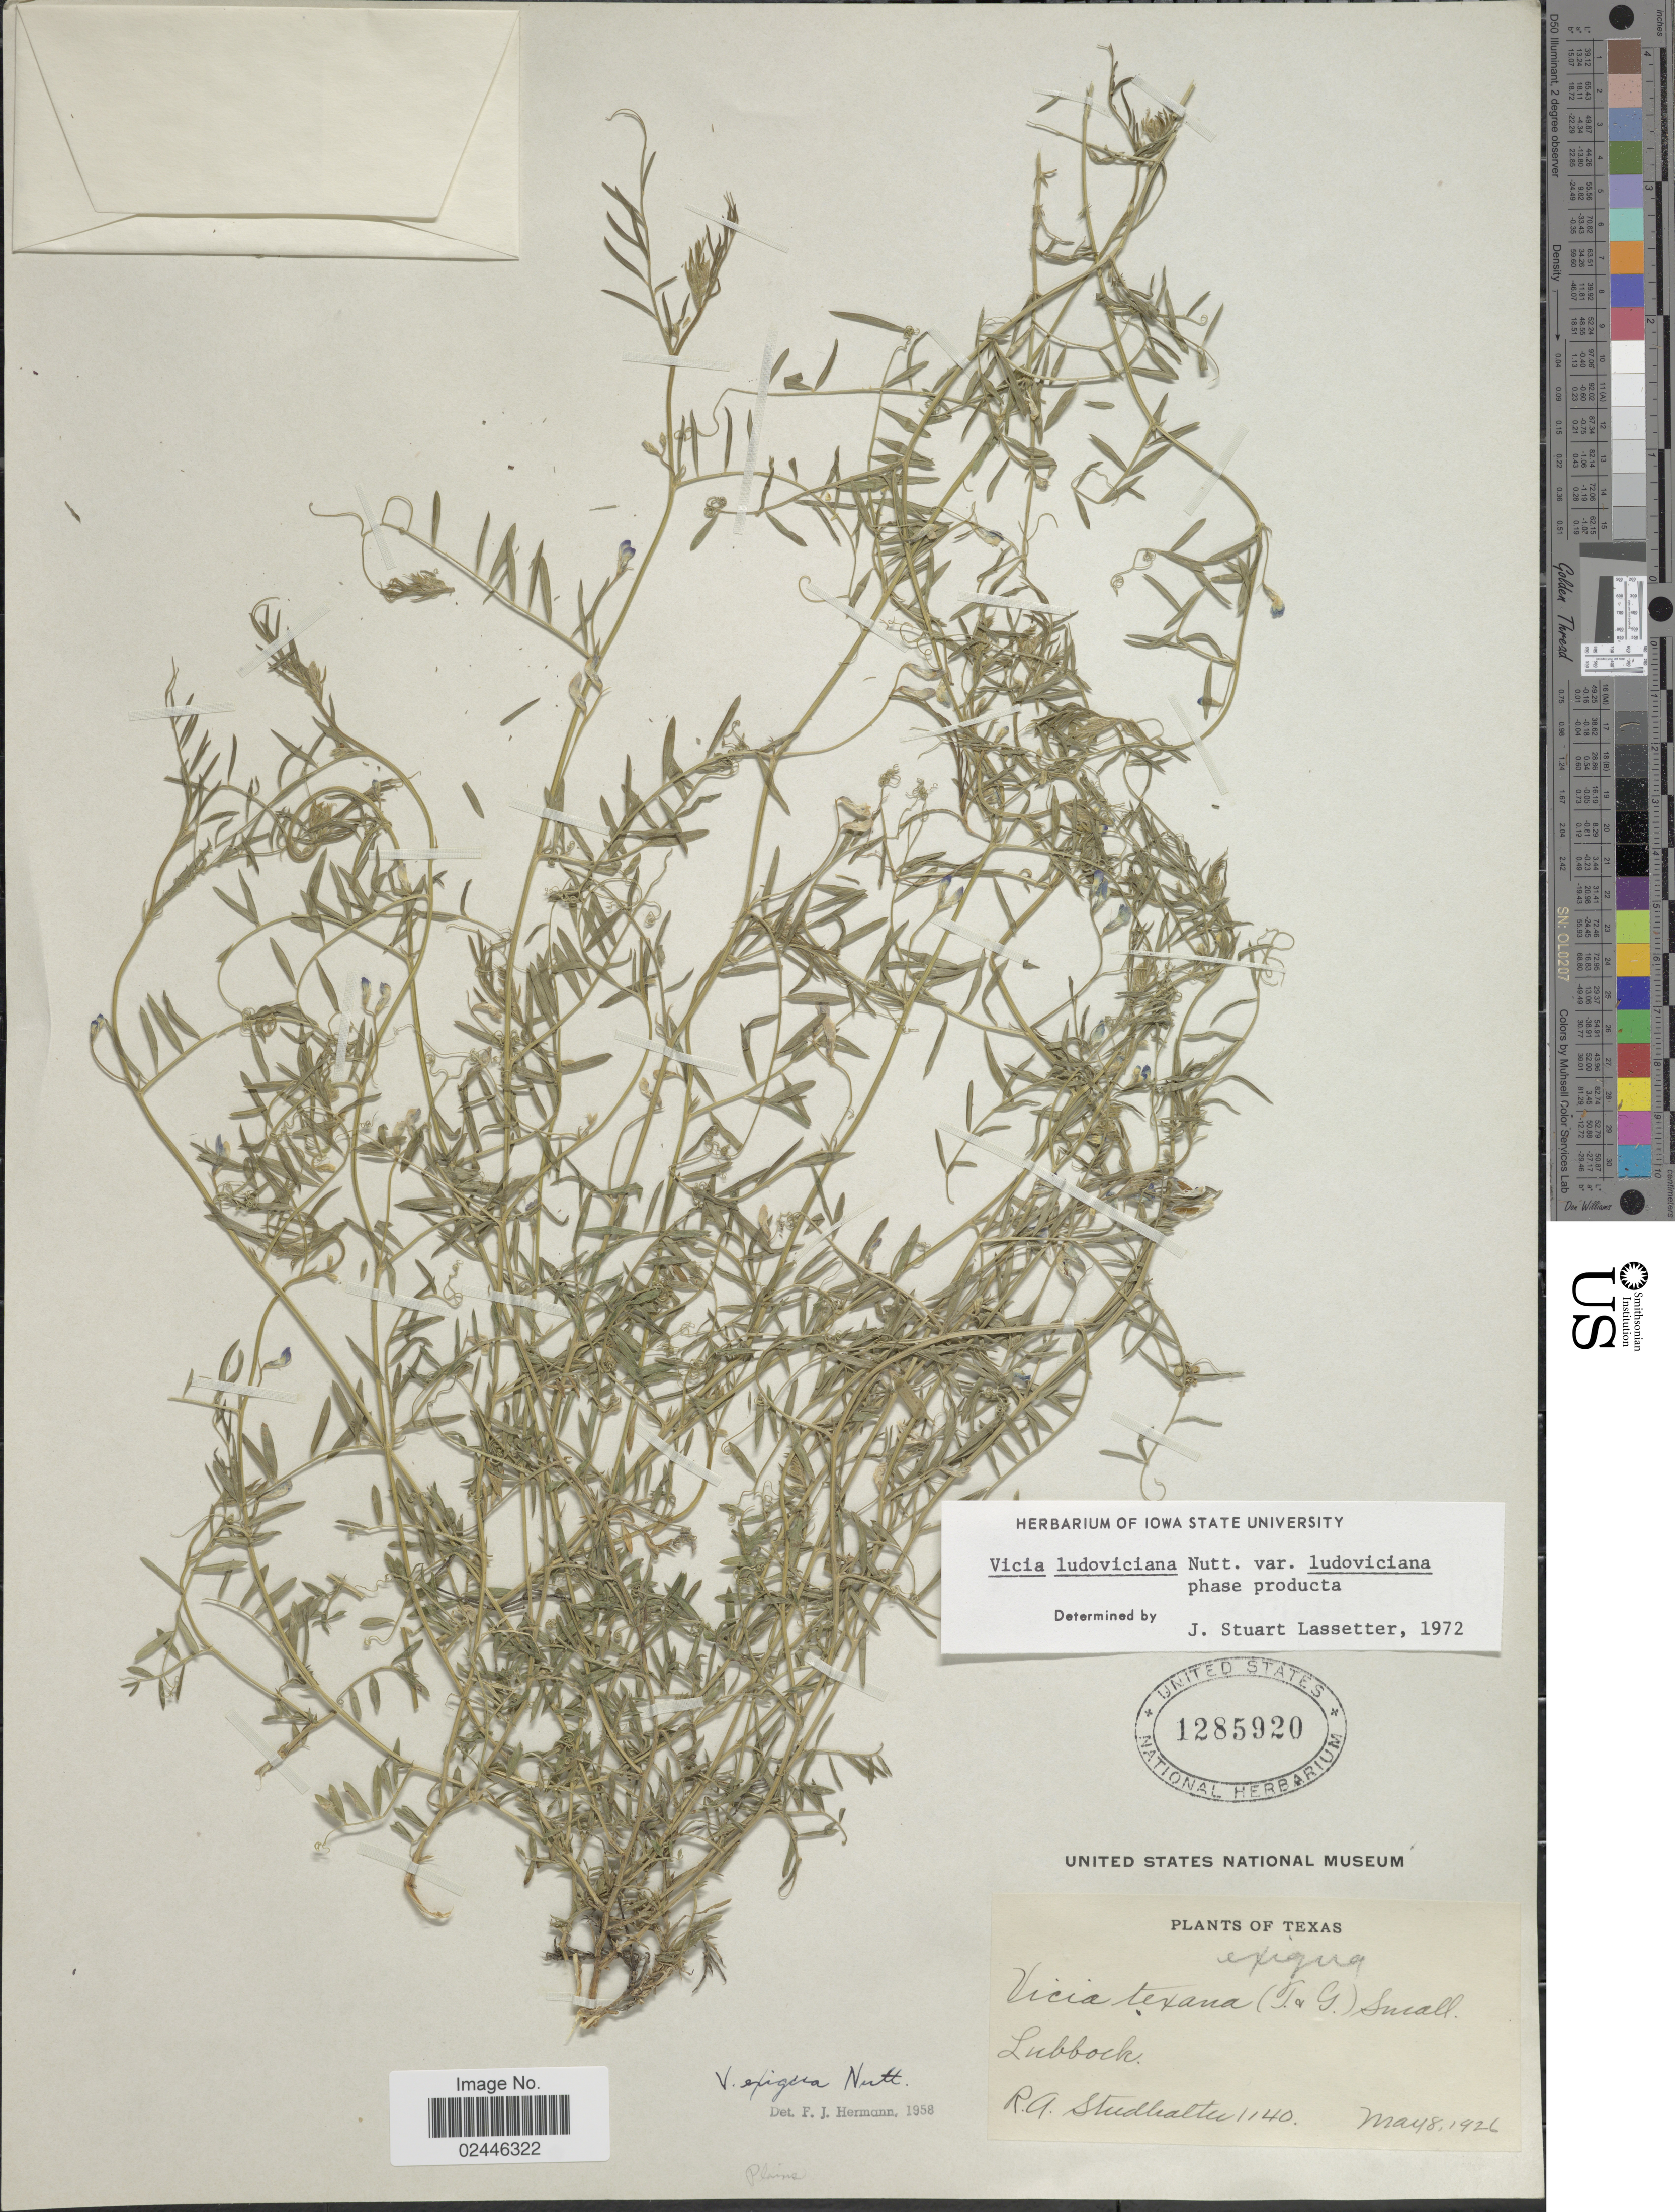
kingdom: Plantae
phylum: Tracheophyta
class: Magnoliopsida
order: Fabales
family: Fabaceae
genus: Vicia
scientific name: Vicia ludoviciana var. ludoviciana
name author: Nutt. ex Torr. & A. Gray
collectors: R. Studhalter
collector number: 1140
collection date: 1926-05-08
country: United States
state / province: Texas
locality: Lubbock, Plains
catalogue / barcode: US 1285920